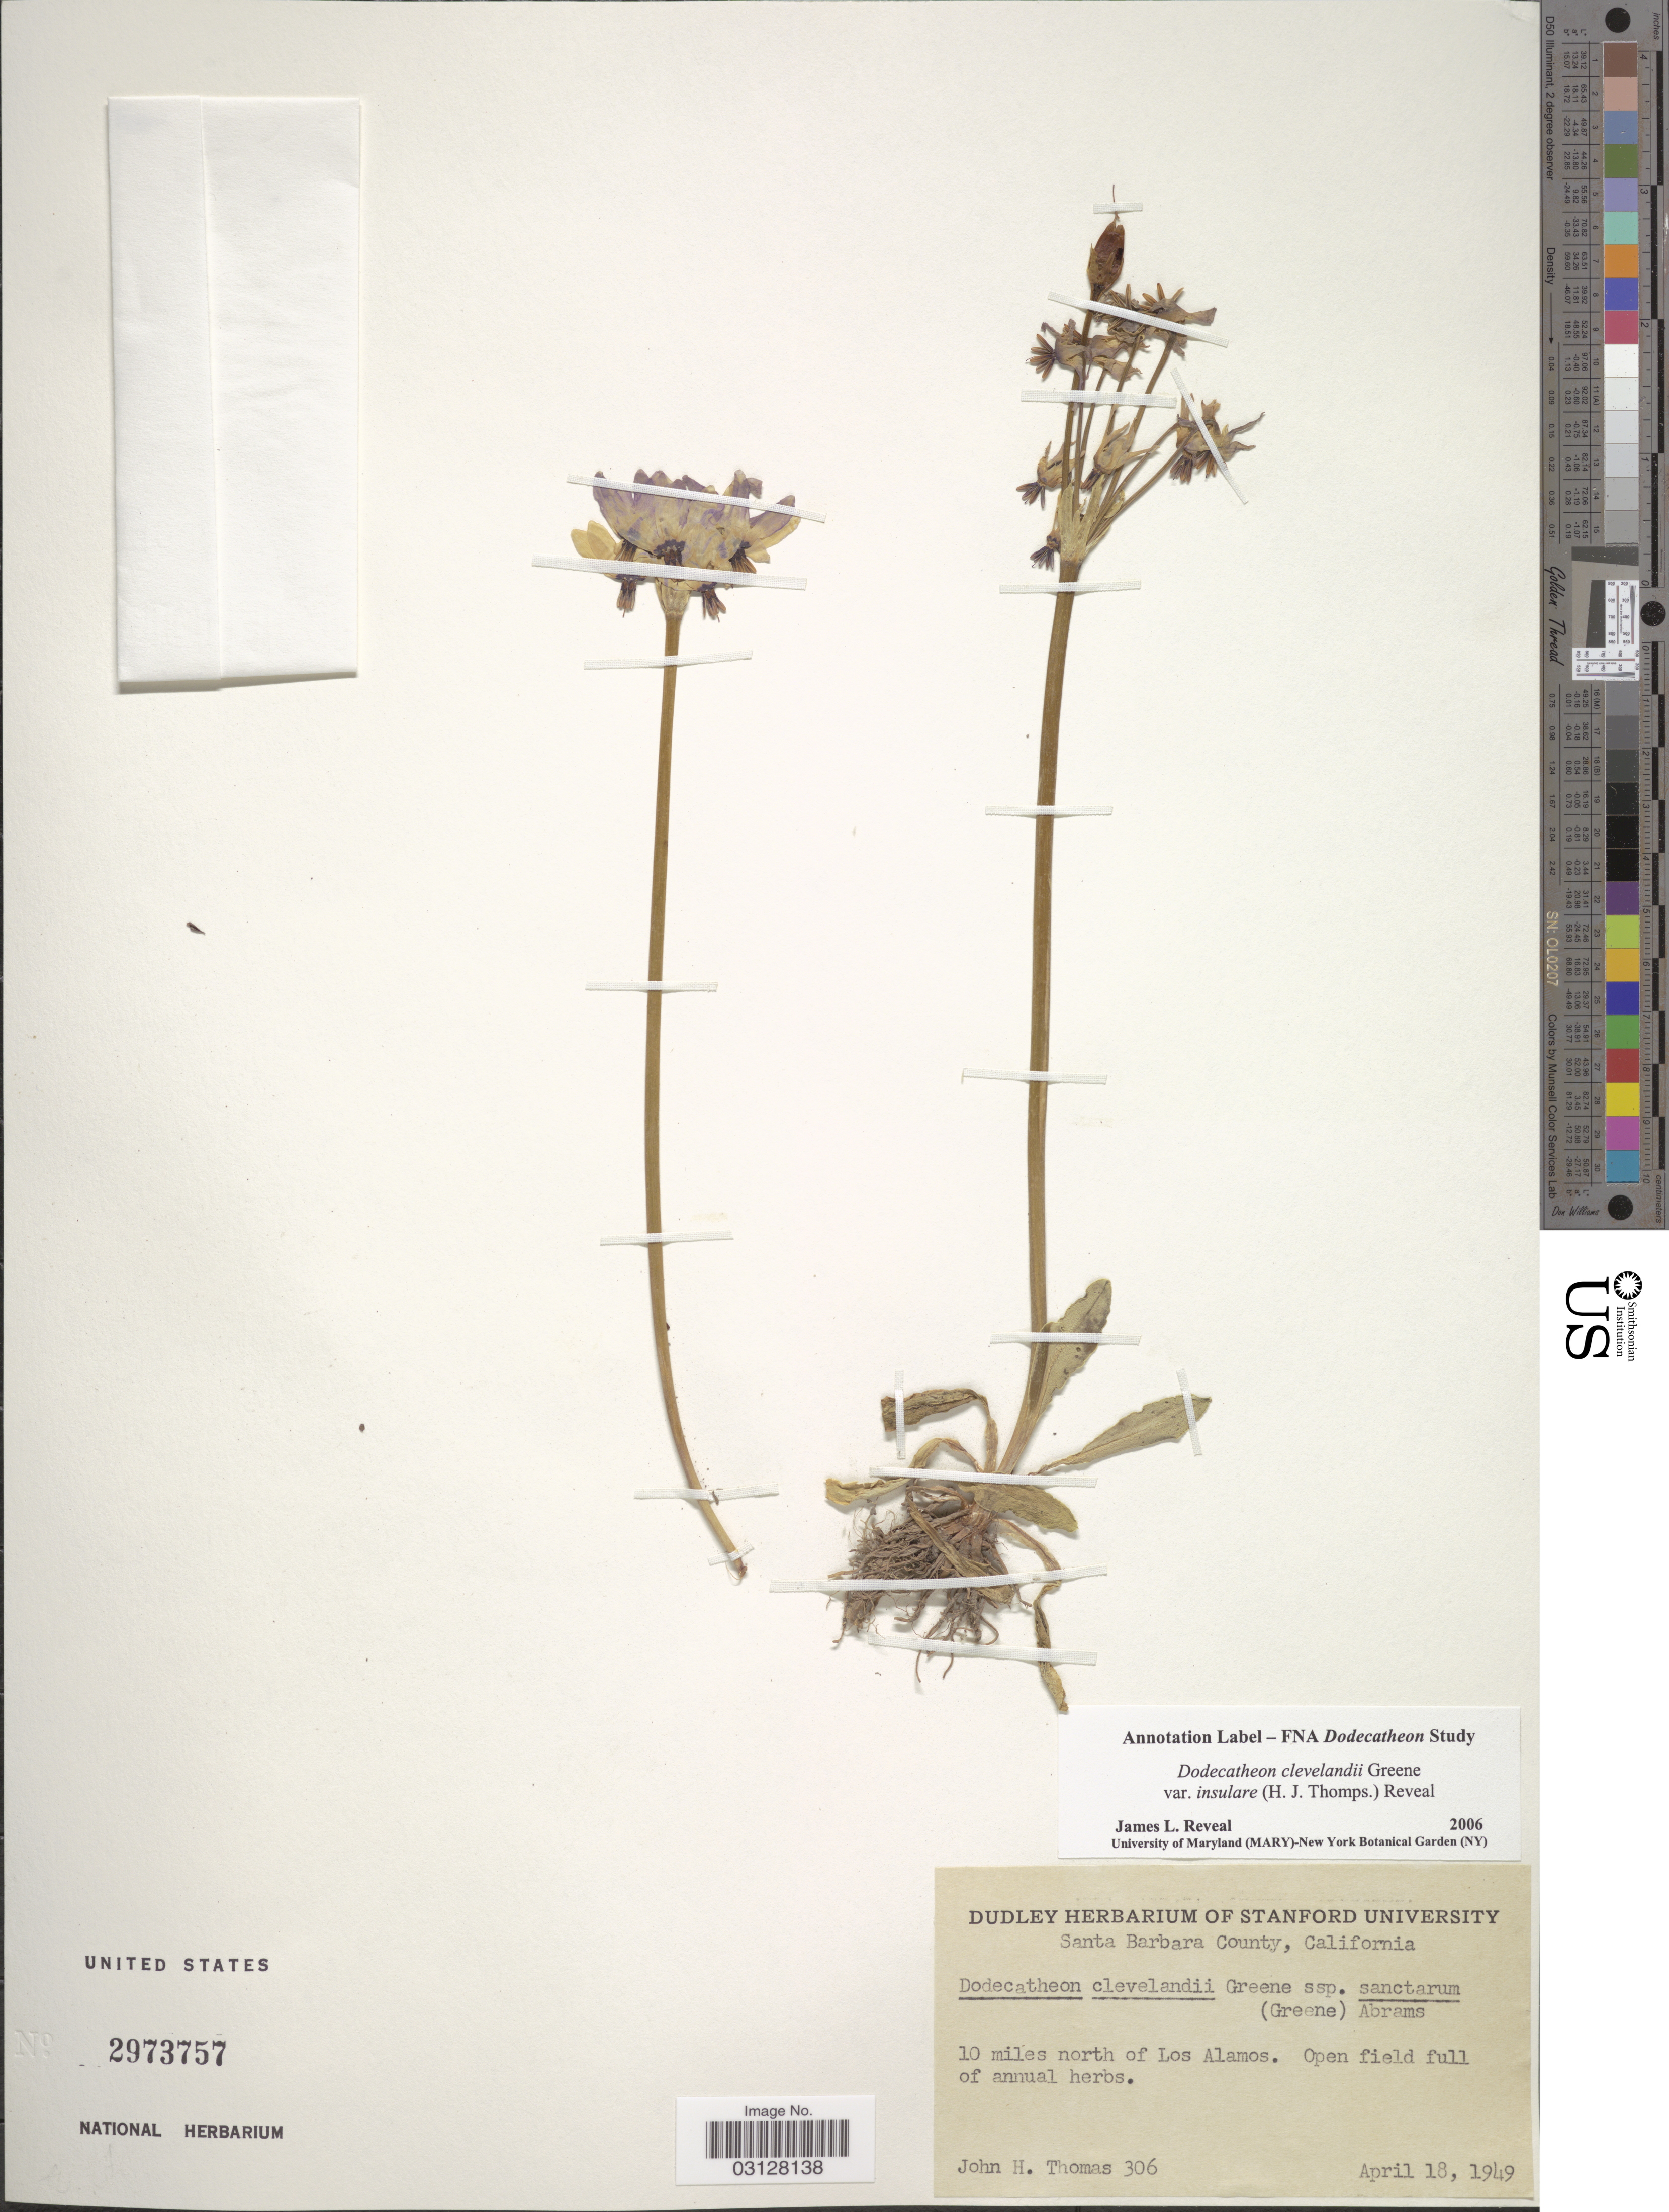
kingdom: Plantae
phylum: Tracheophyta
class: Magnoliopsida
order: Ericales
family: Primulaceae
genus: Dodecatheon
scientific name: Dodecatheon clevelandii subsp. insulare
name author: H.J. Thomps.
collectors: J. H. Thomas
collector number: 306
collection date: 1949-04-18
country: United States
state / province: California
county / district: Santa Barbara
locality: Santa Barabara County. 10 miles north of Los Alamos.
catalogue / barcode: US 2973757